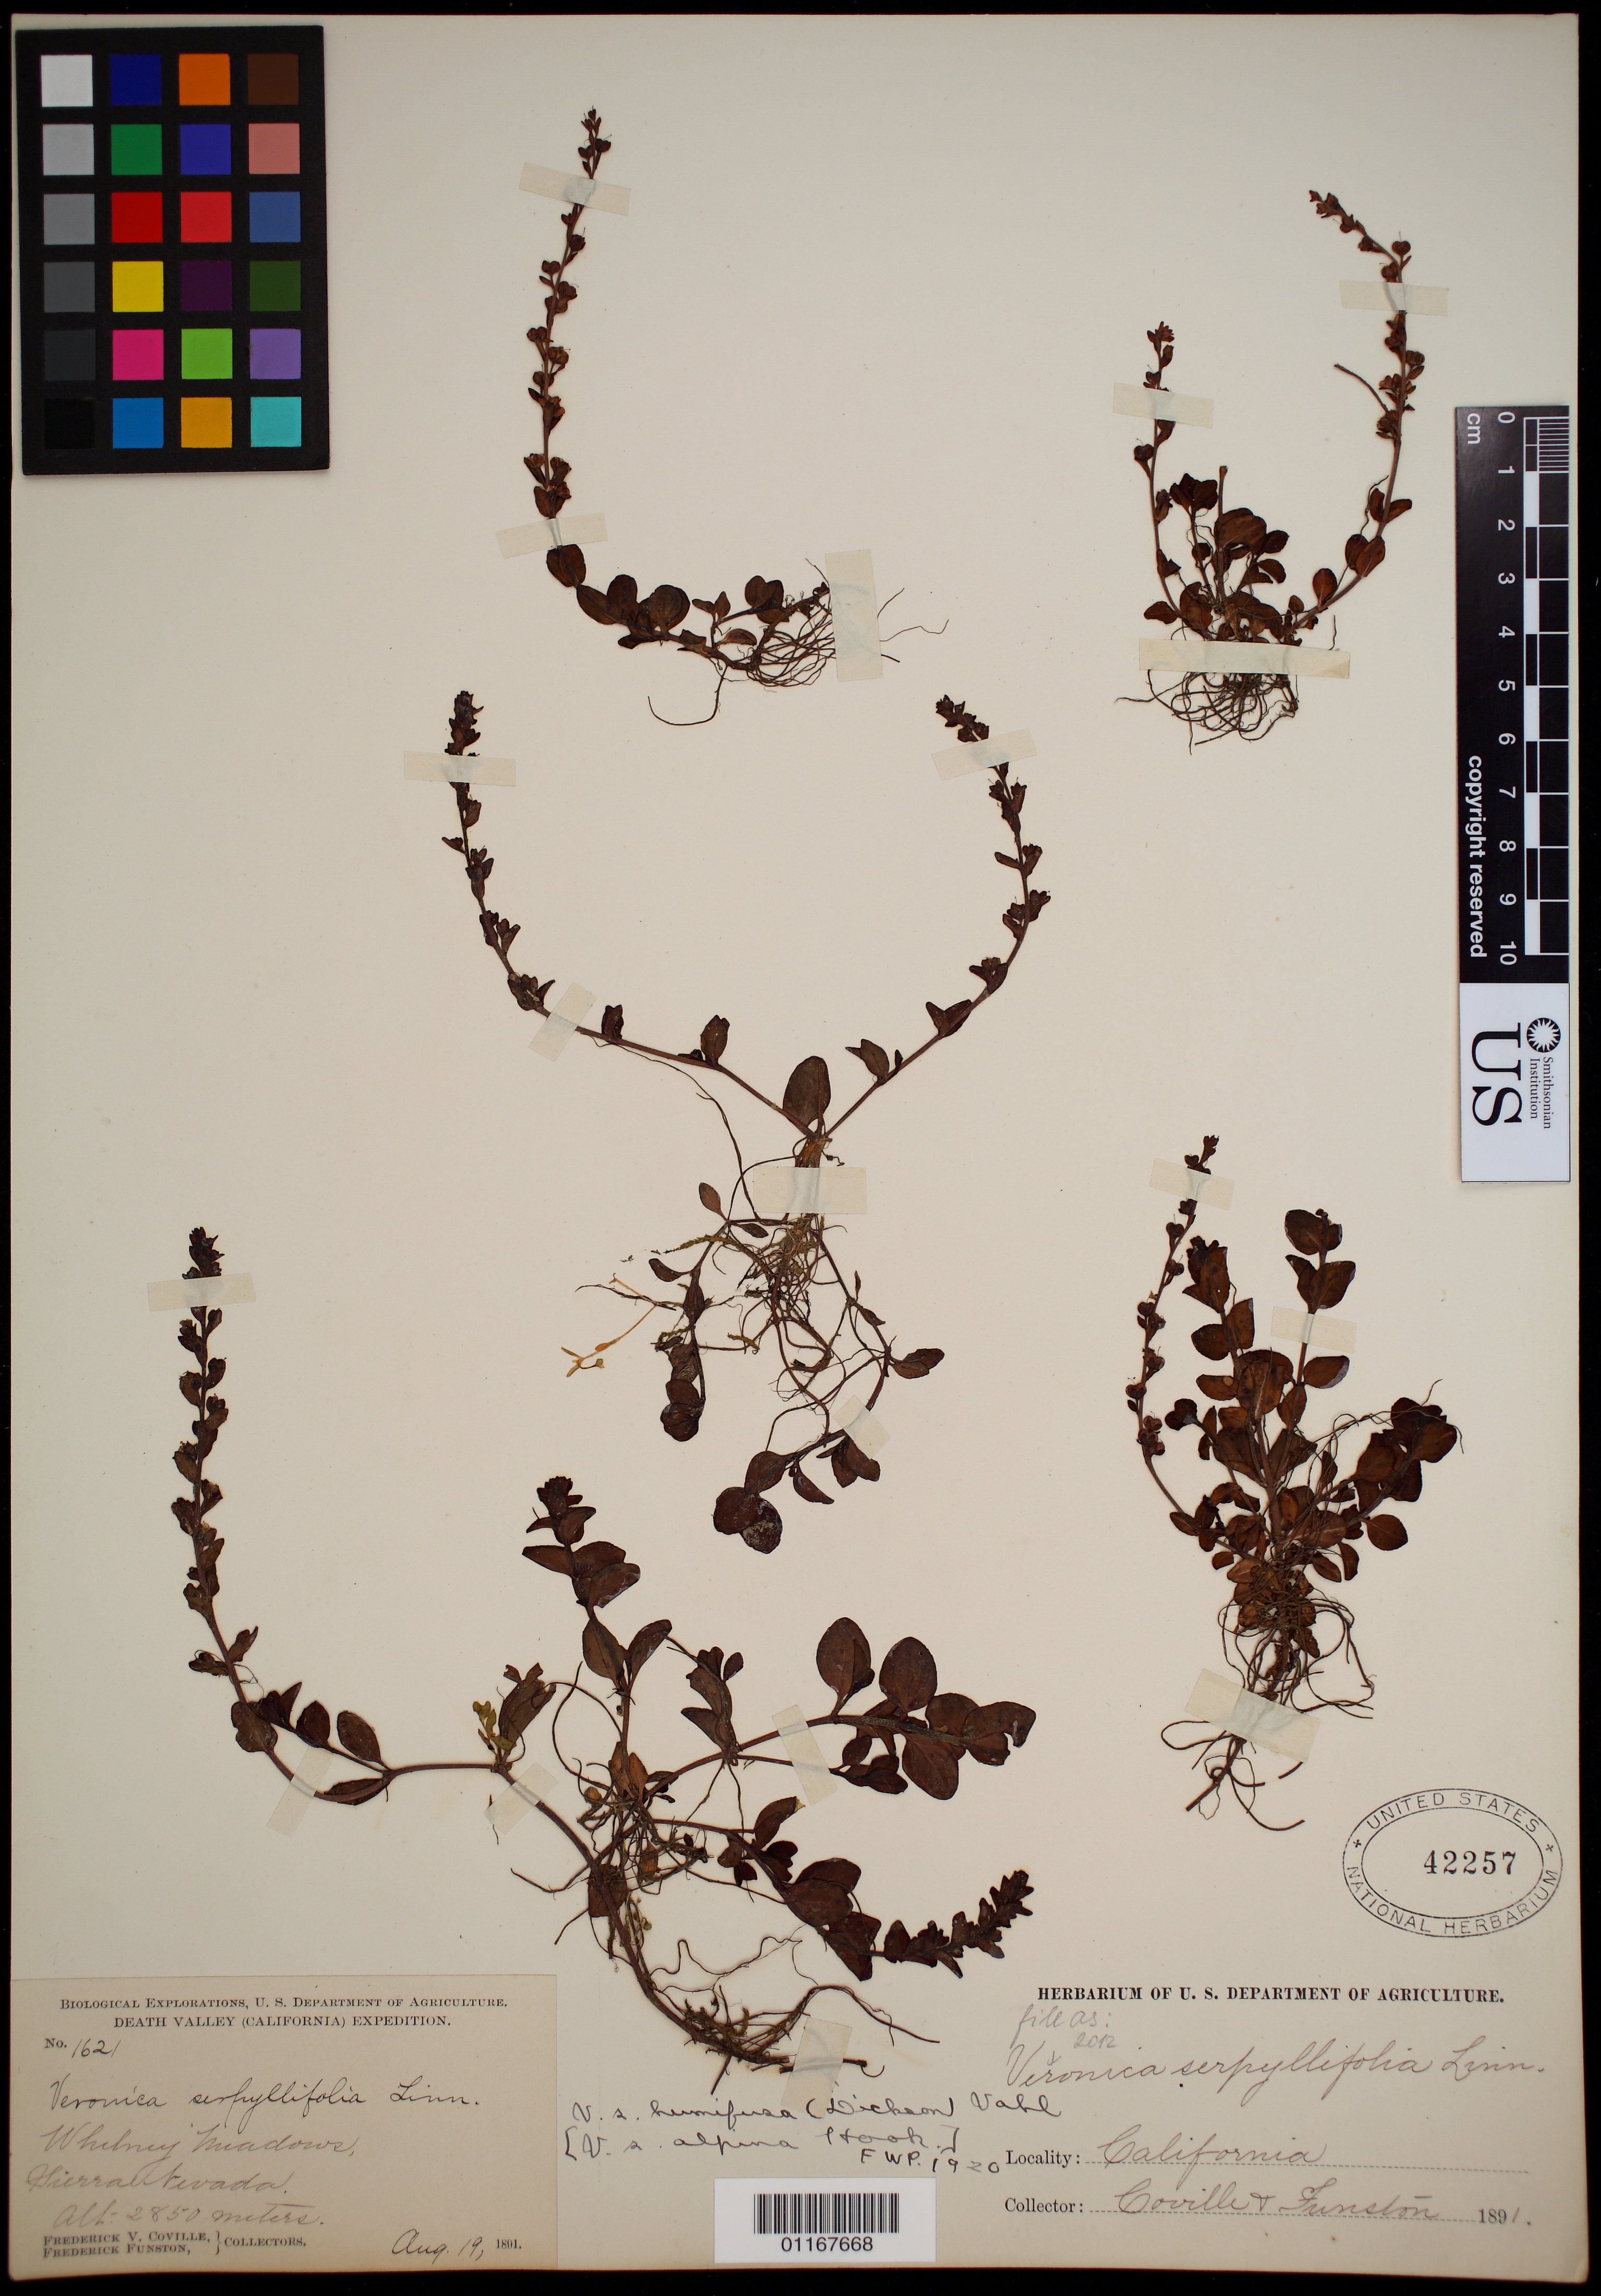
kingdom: Plantae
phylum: Tracheophyta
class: Magnoliopsida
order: Lamiales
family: Plantaginaceae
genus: Veronica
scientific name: Veronica serpyllifolia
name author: L.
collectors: F. V. Coville & F. Funston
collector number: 1621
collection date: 1891-08-19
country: United States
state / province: California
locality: Whitney Meadows, Sierra Nevada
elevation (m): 2850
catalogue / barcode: US 42257